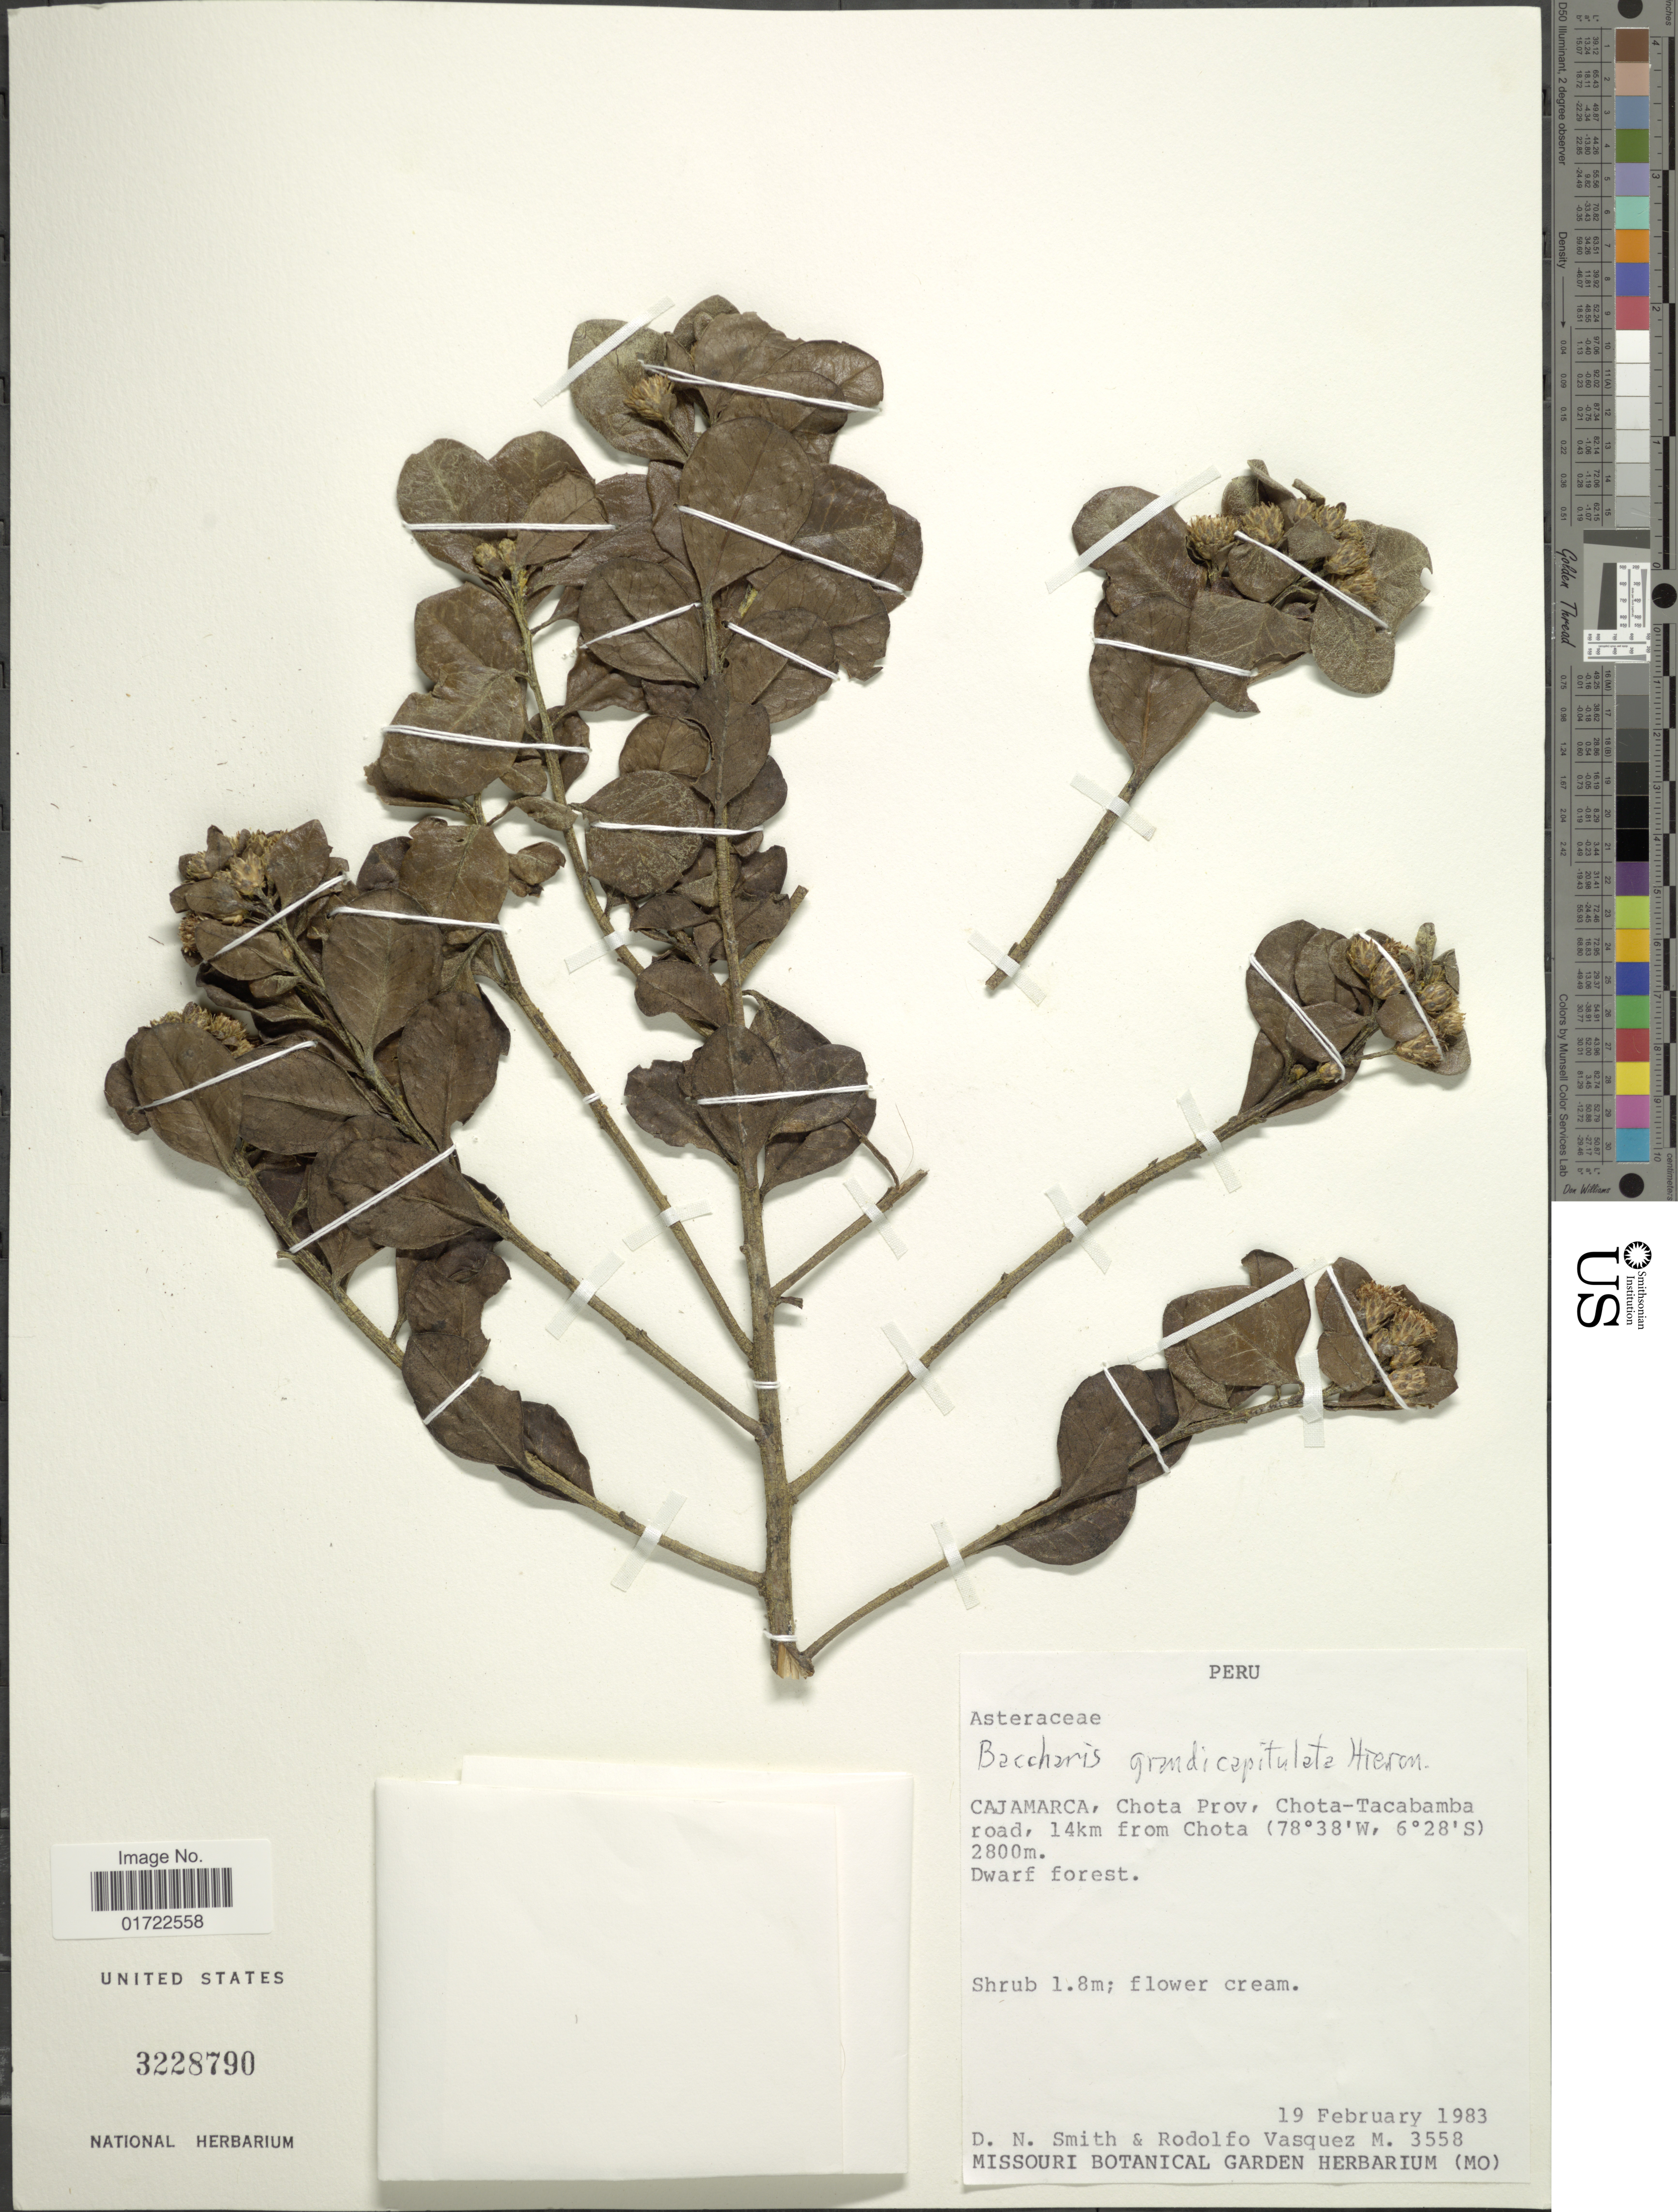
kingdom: Plantae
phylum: Tracheophyta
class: Magnoliopsida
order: Asterales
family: Asteraceae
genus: Baccharis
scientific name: Baccharis grandicapitulata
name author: Hieron.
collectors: D. Smith & R. Vásquez M.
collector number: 3558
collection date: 1983-02-19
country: Peru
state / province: Cajamarca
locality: Chota Prov. Chota-Tacabamba road, 14 km from Chota, Dwarf forest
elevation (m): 2800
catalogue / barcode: US 3228790